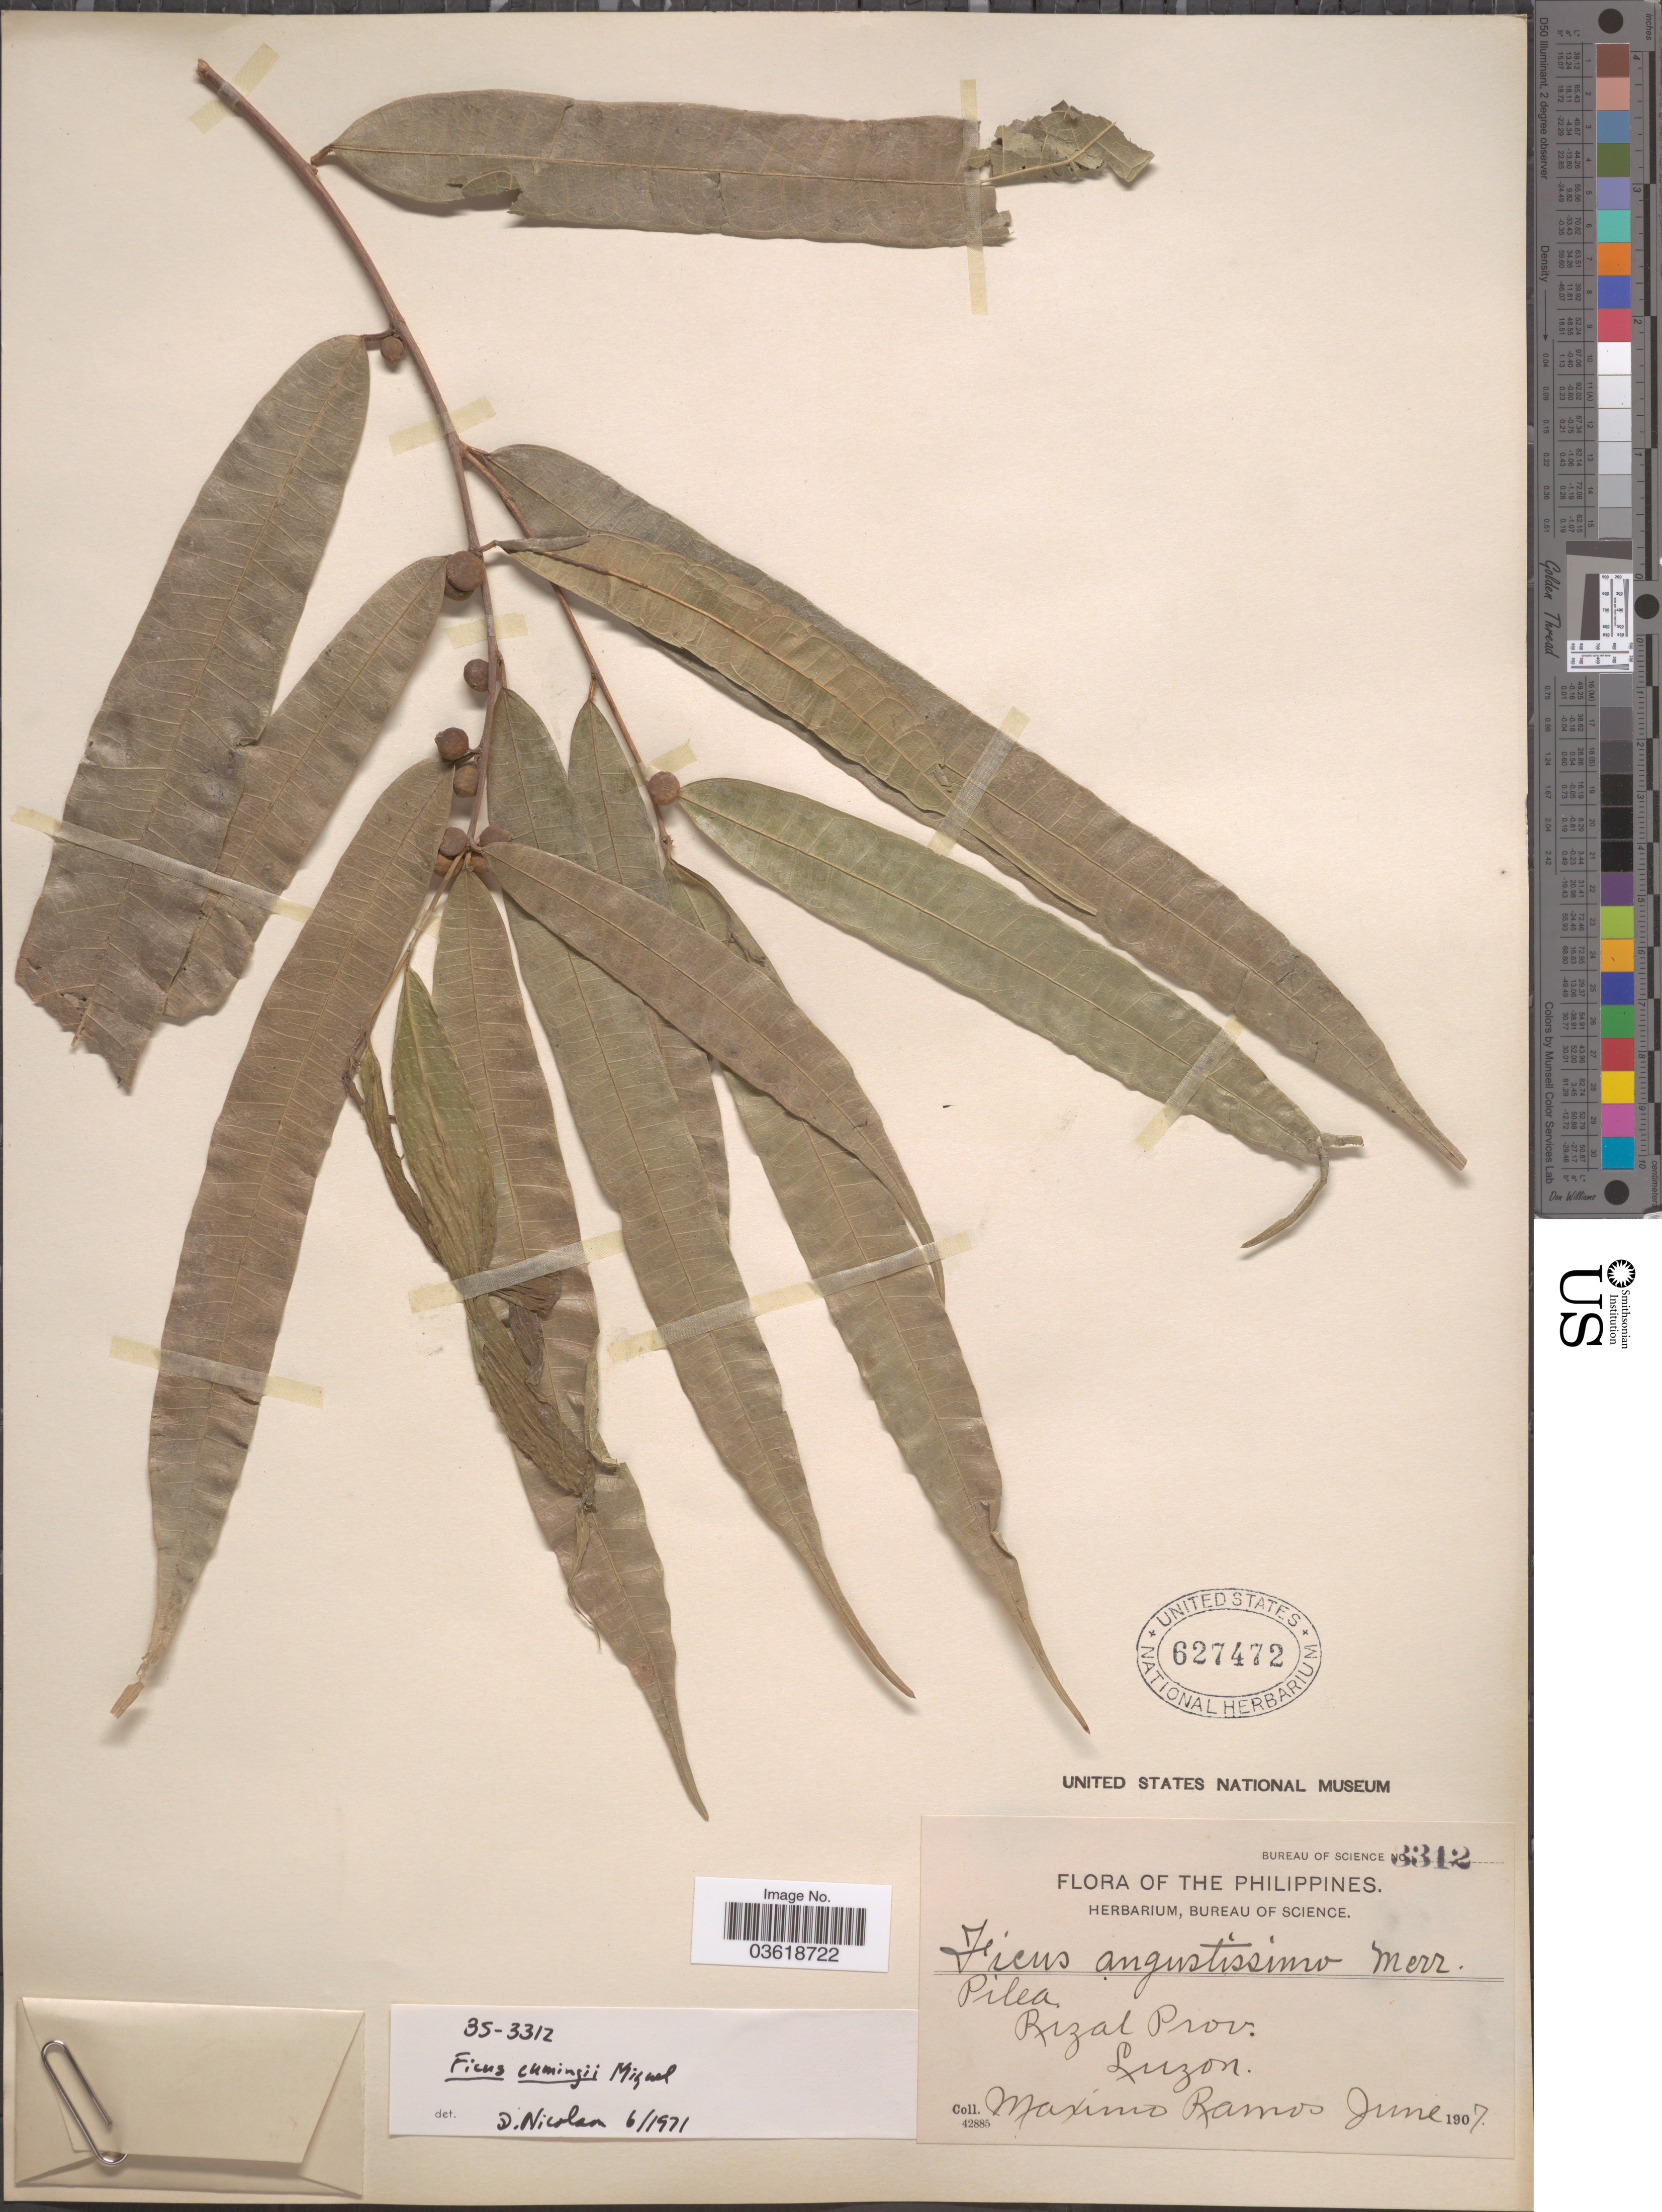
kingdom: Plantae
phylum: Tracheophyta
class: Magnoliopsida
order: Rosales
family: Moraceae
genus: Ficus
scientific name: Ficus cumingii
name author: Miq.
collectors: M. Ramos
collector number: Bureau of Science 8312*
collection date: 1907-06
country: Philippines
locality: Pilea. Rizal Prov. Luzon.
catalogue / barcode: US 627472